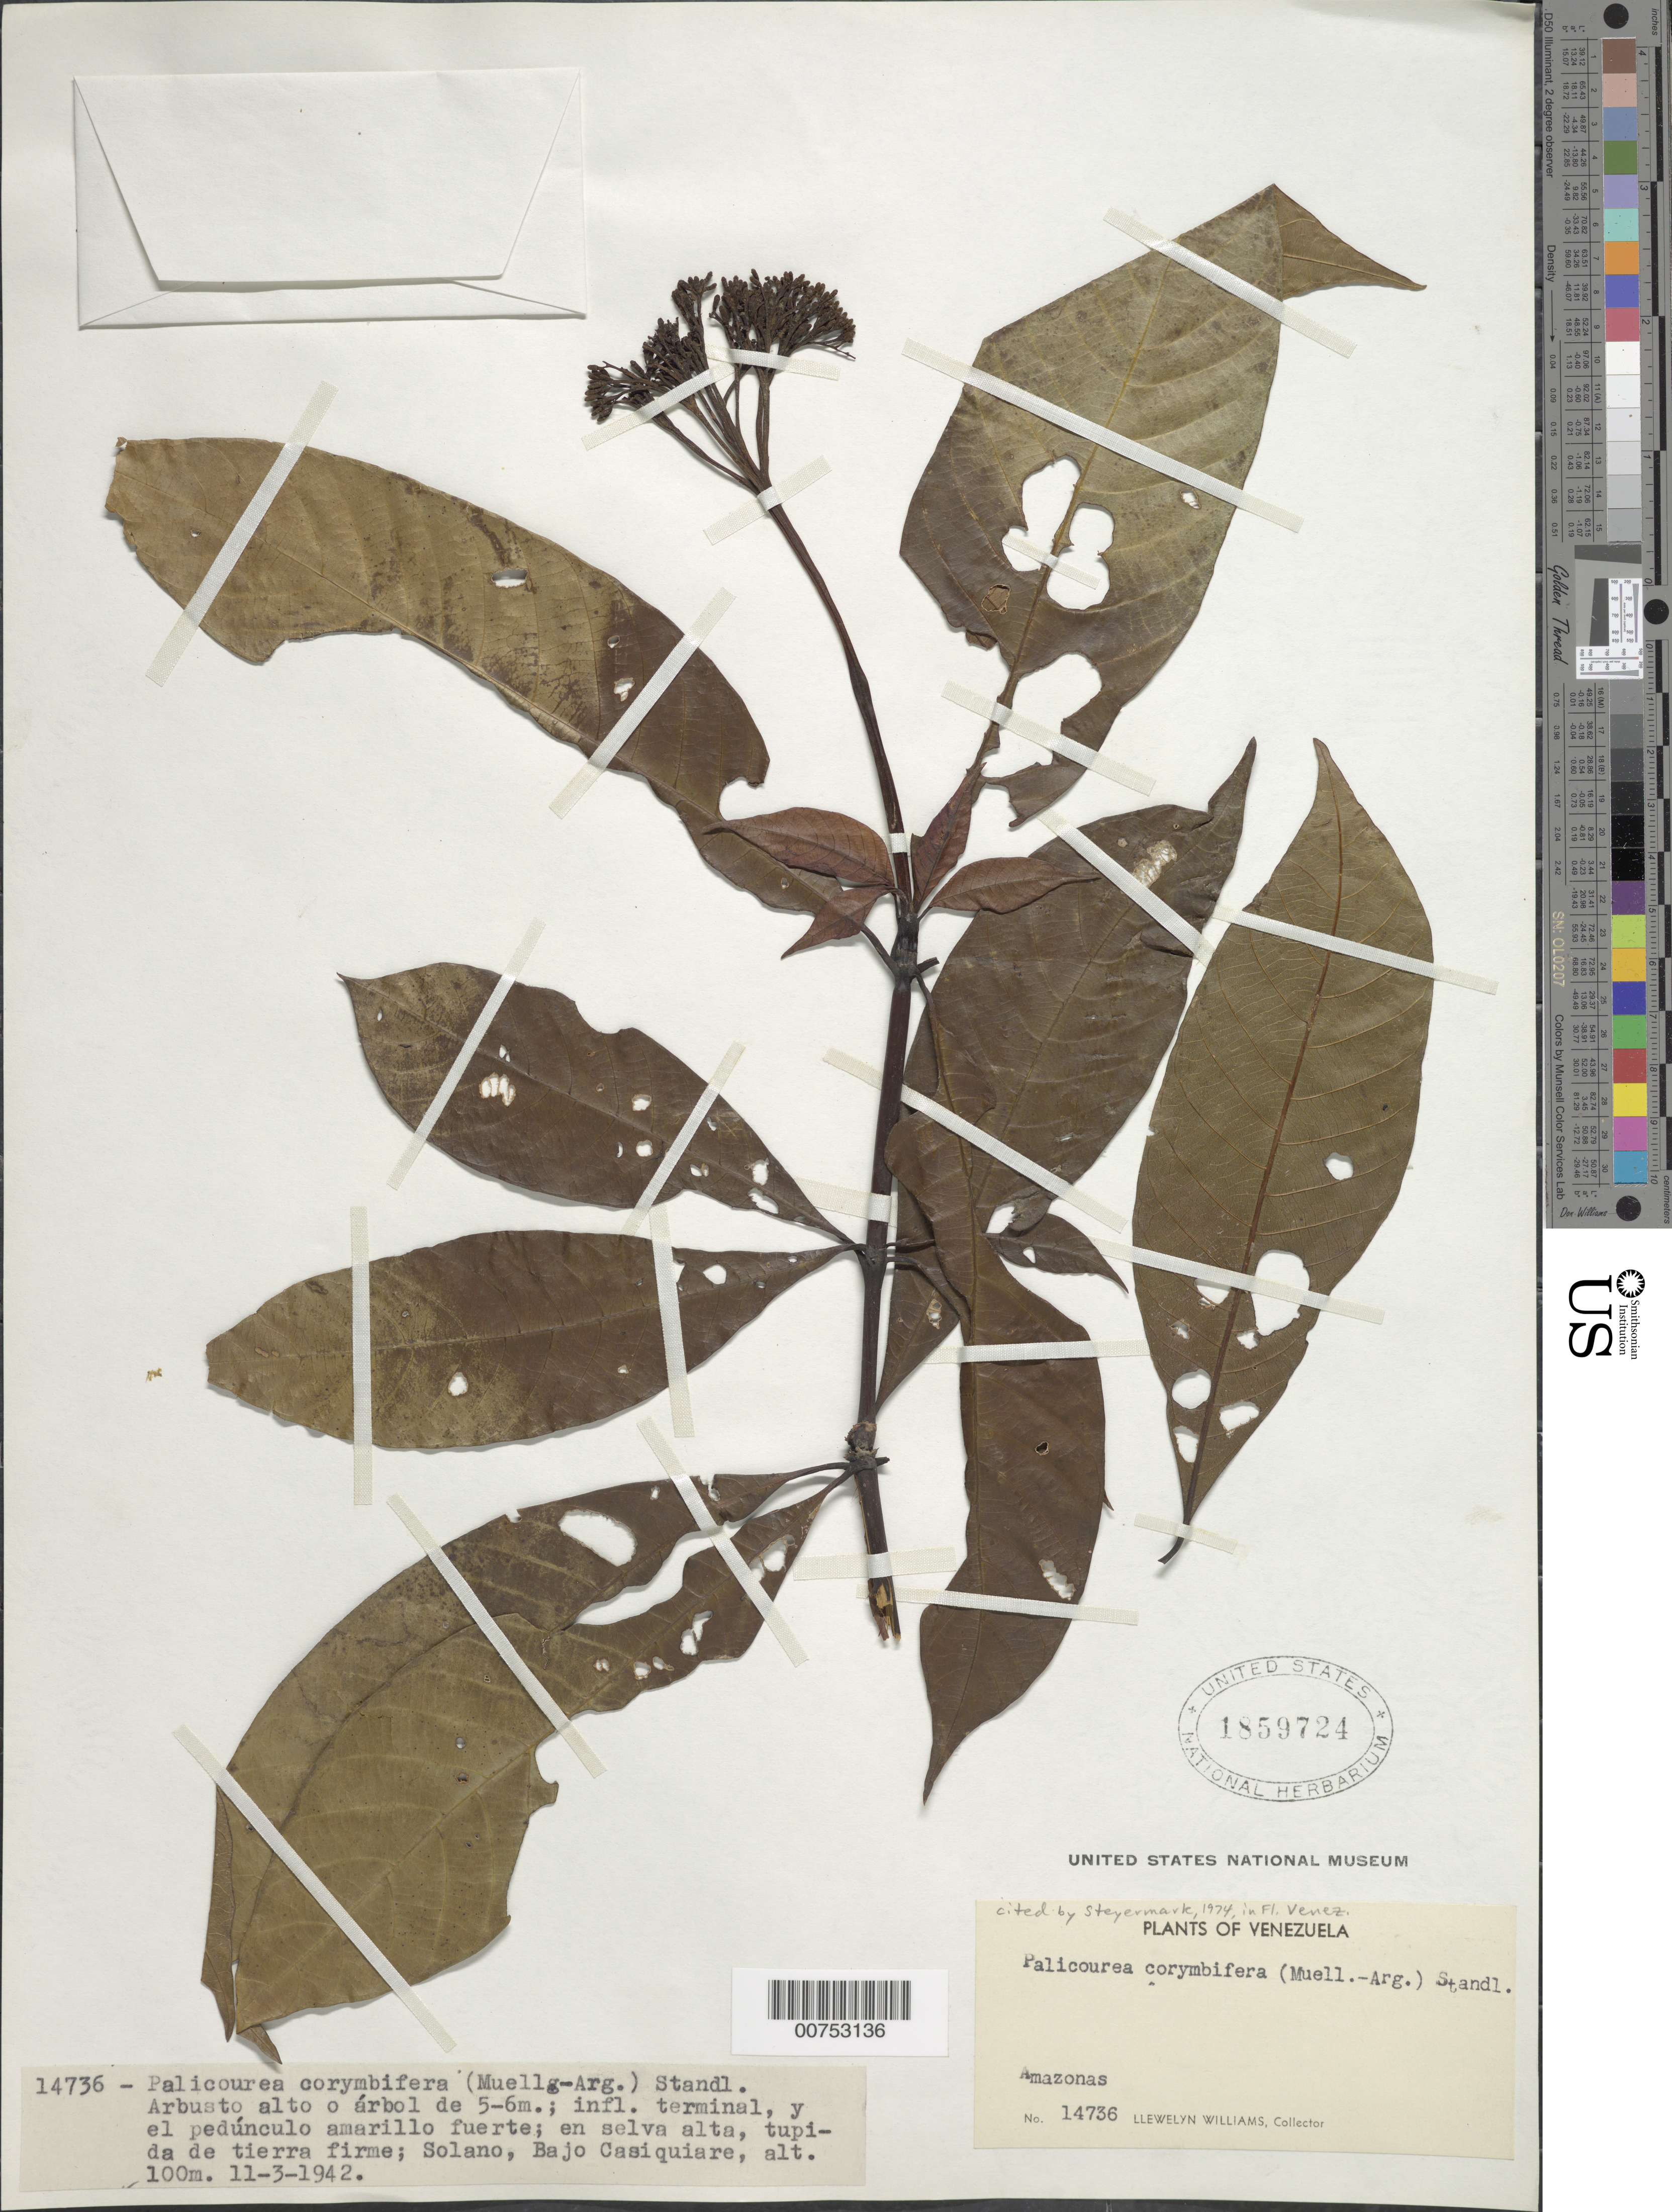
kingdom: Plantae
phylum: Tracheophyta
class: Magnoliopsida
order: Gentianales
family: Rubiaceae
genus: Palicourea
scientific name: Palicourea corymbifera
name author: (Müll. Arg.) Standl.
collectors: Ll. Williams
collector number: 14736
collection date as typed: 11-Mar-42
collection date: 1942-03-11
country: Venezuela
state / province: Amazonas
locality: Solano, Bajo Río Casiquiare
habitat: Selva alta, tupida de tierra firme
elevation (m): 100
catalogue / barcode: US 1859724